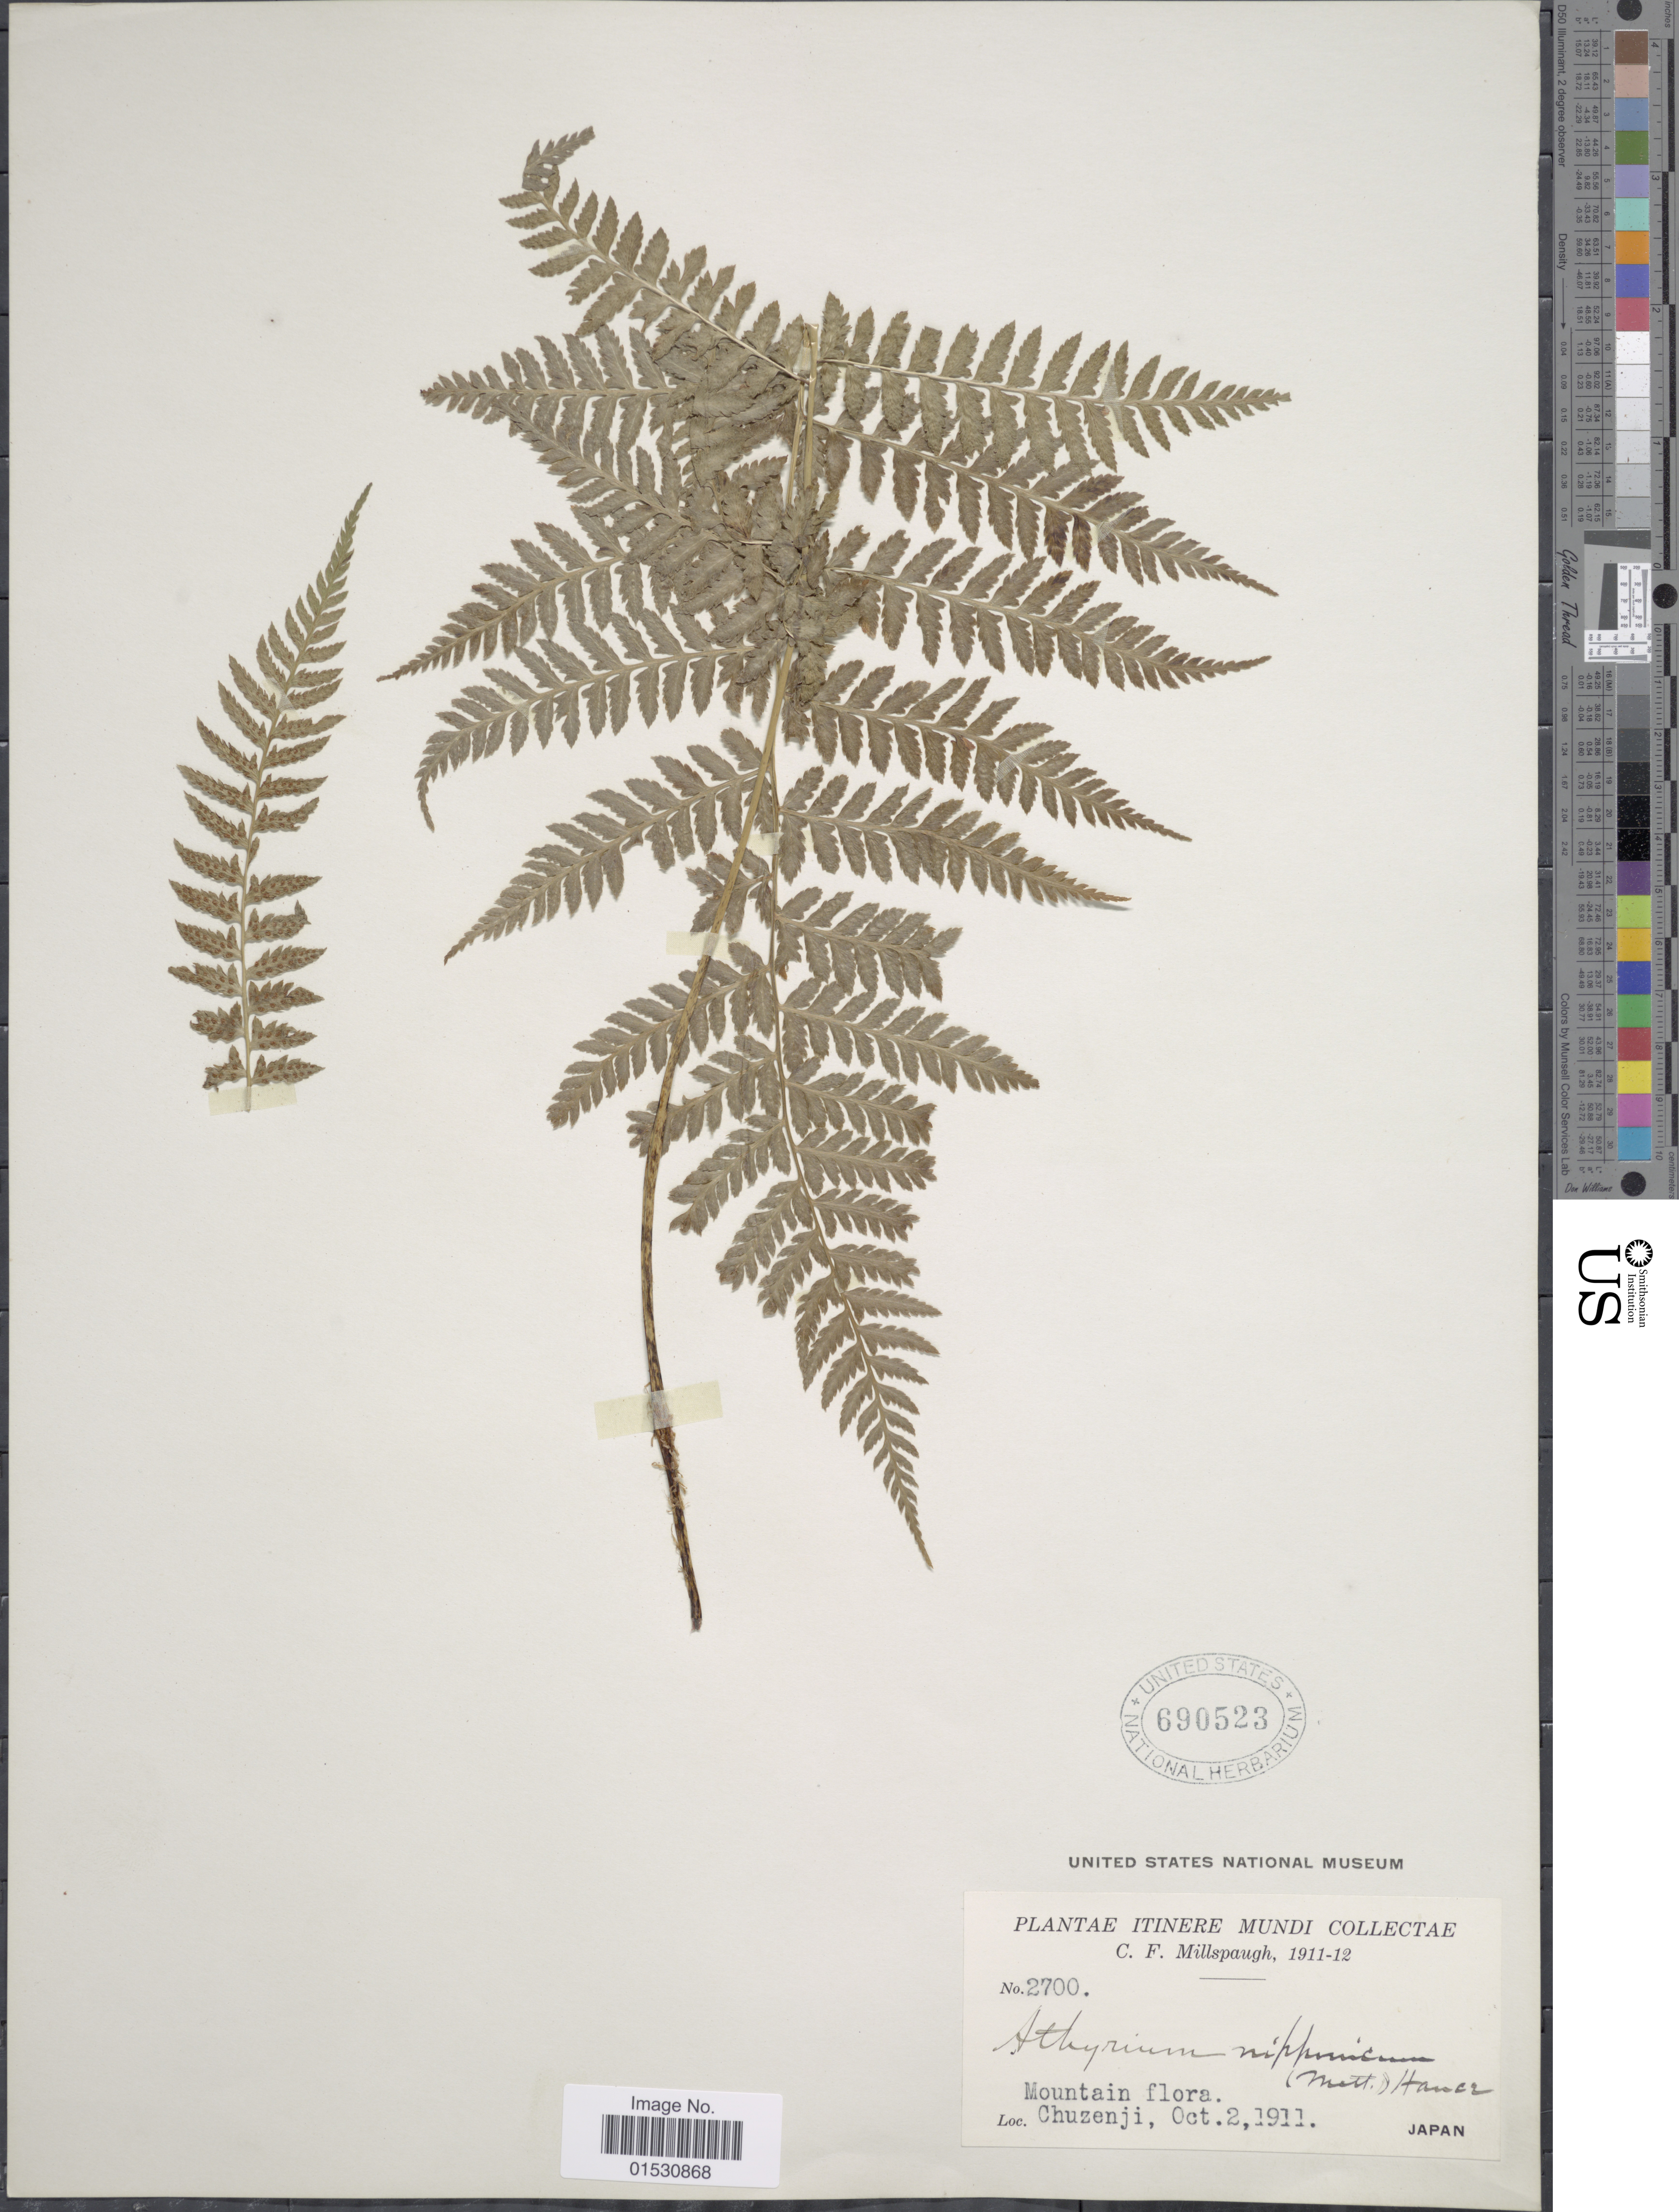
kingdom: Plantae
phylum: Tracheophyta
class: Polypodiopsida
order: Polypodiales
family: Athyriaceae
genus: Athyrium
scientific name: Athyrium nipponicum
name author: (Mett.) Hance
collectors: C. F. Millspaugh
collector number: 2700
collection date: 1911-10-02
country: Japan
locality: Mountain flora. Chuzenji.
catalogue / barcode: US 690523